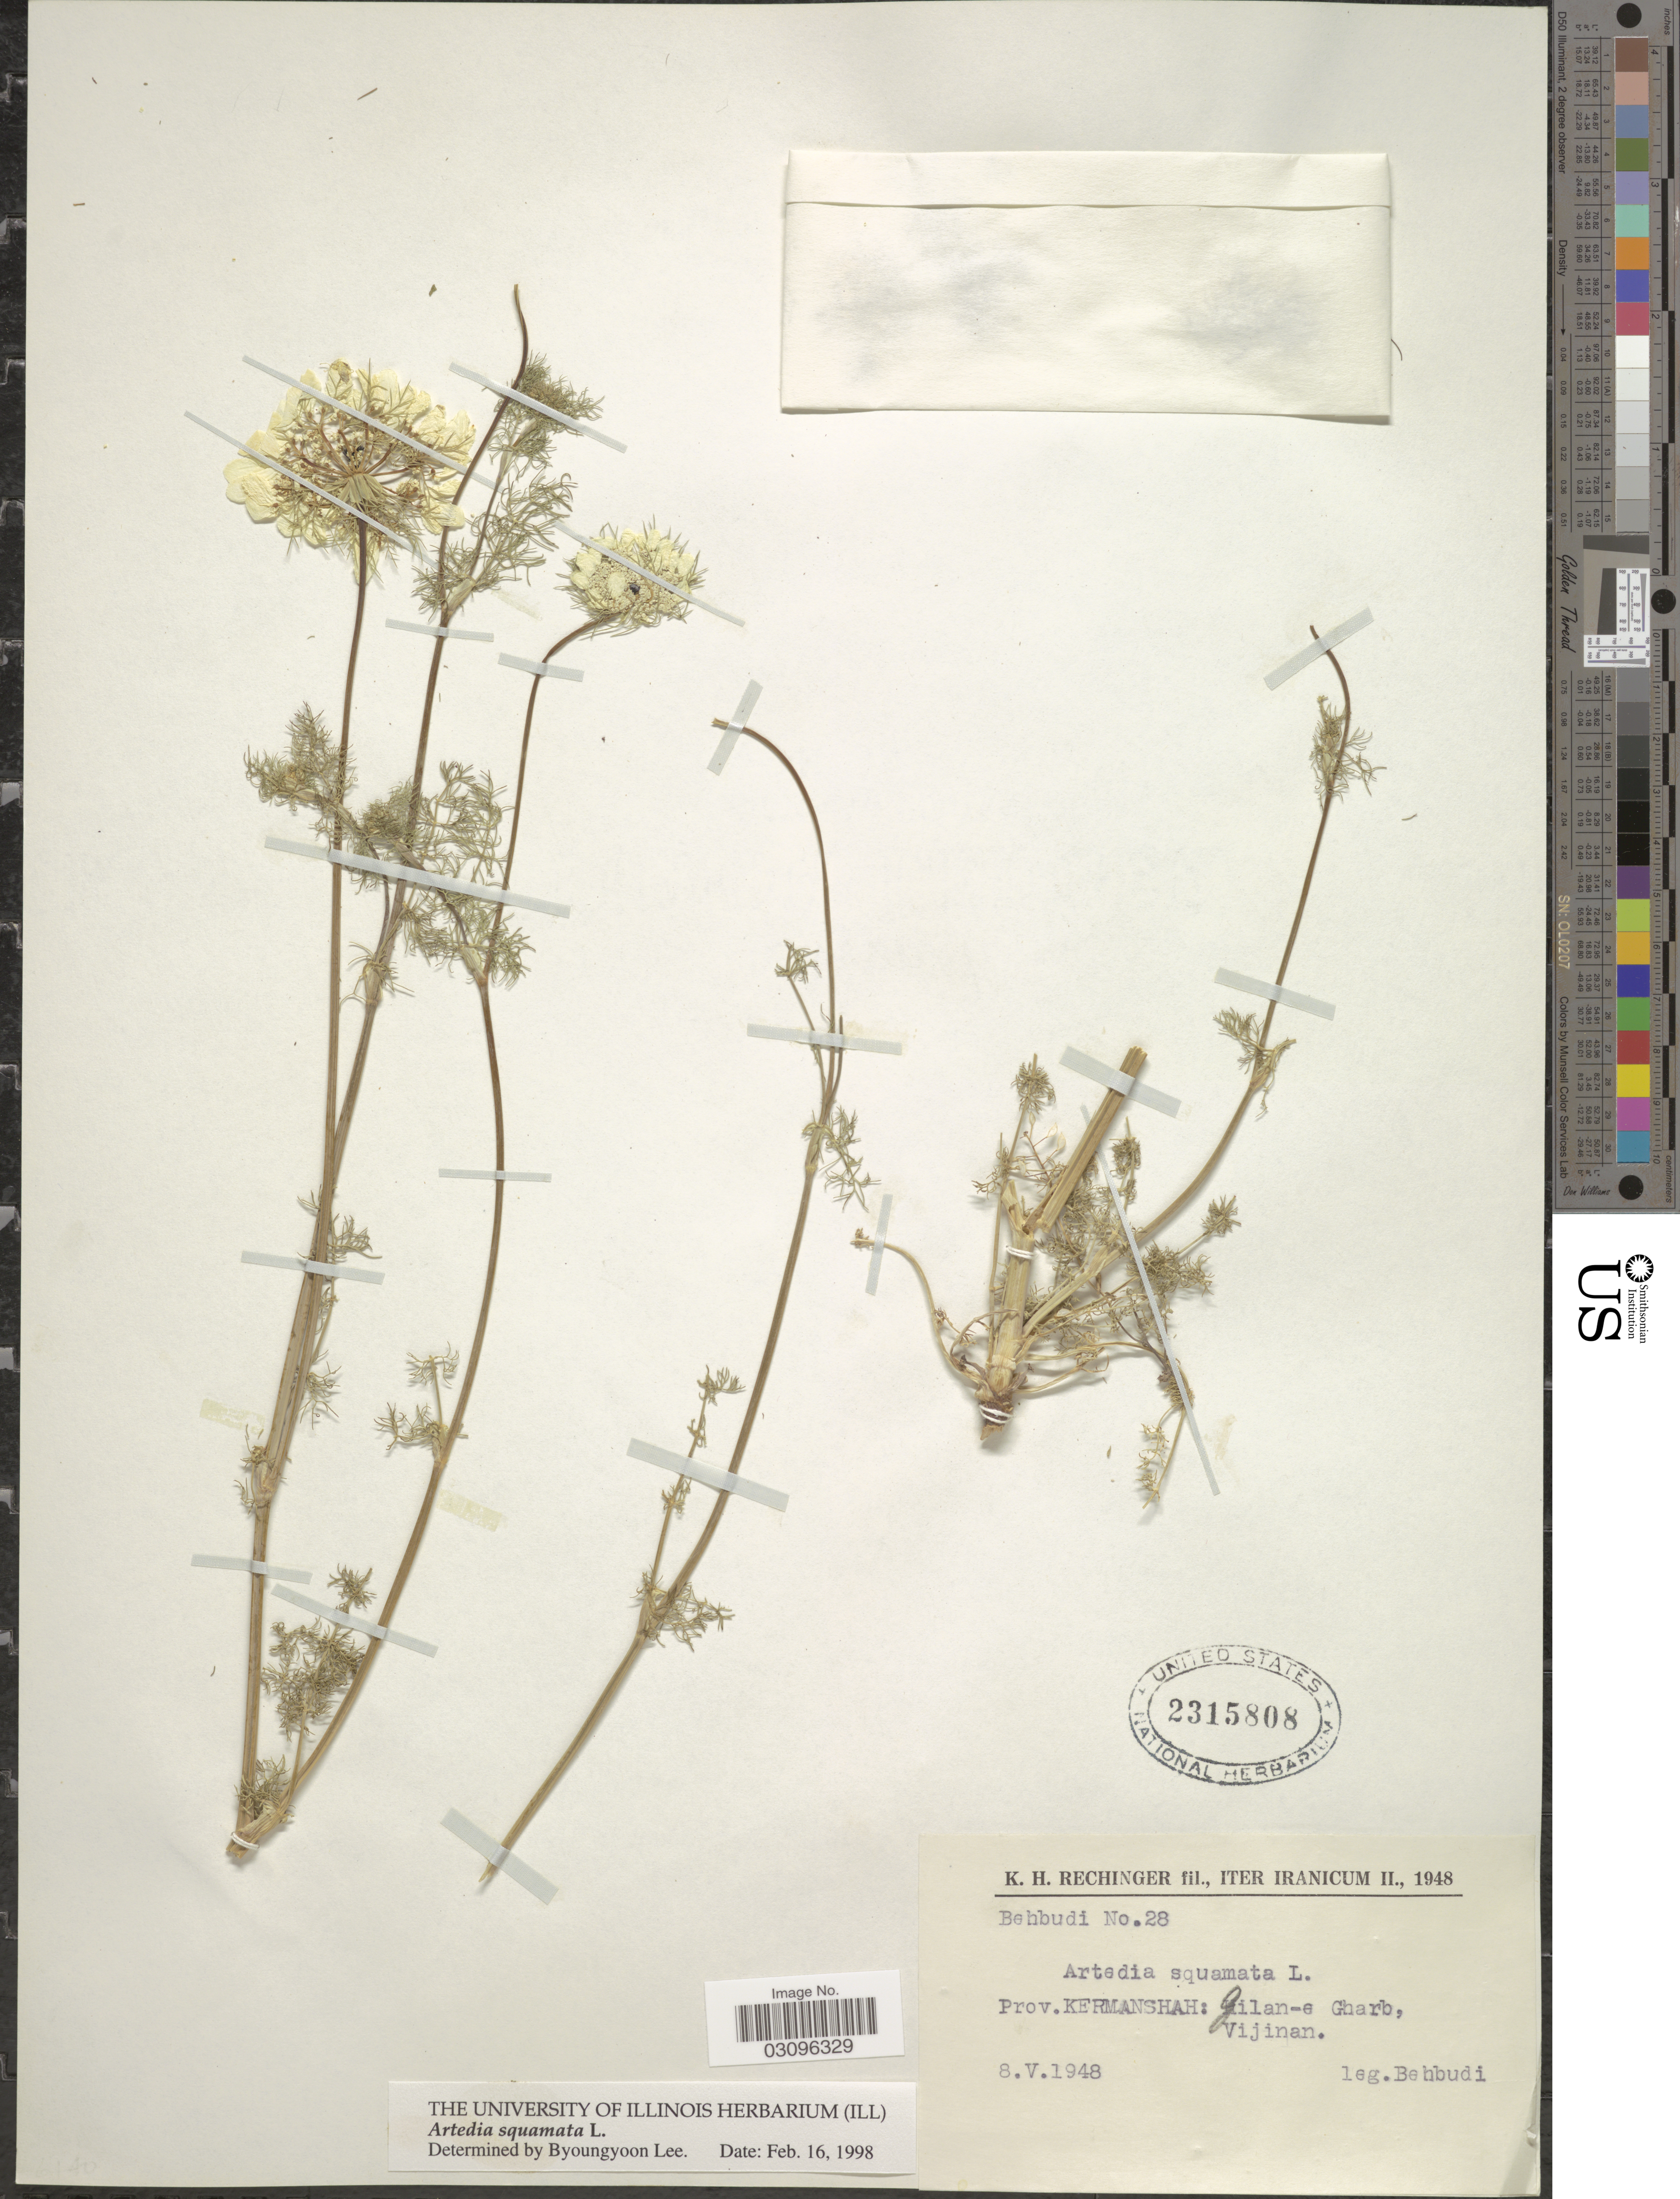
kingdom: Plantae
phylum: Tracheophyta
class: Magnoliopsida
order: Apiales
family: Apiaceae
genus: Artedia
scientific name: Artedia squamata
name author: L.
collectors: Behbudi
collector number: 28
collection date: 1948-05-08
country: Iran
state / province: Kermanshah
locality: Gilan-e Gharb, Vijinan.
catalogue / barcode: US 2315808